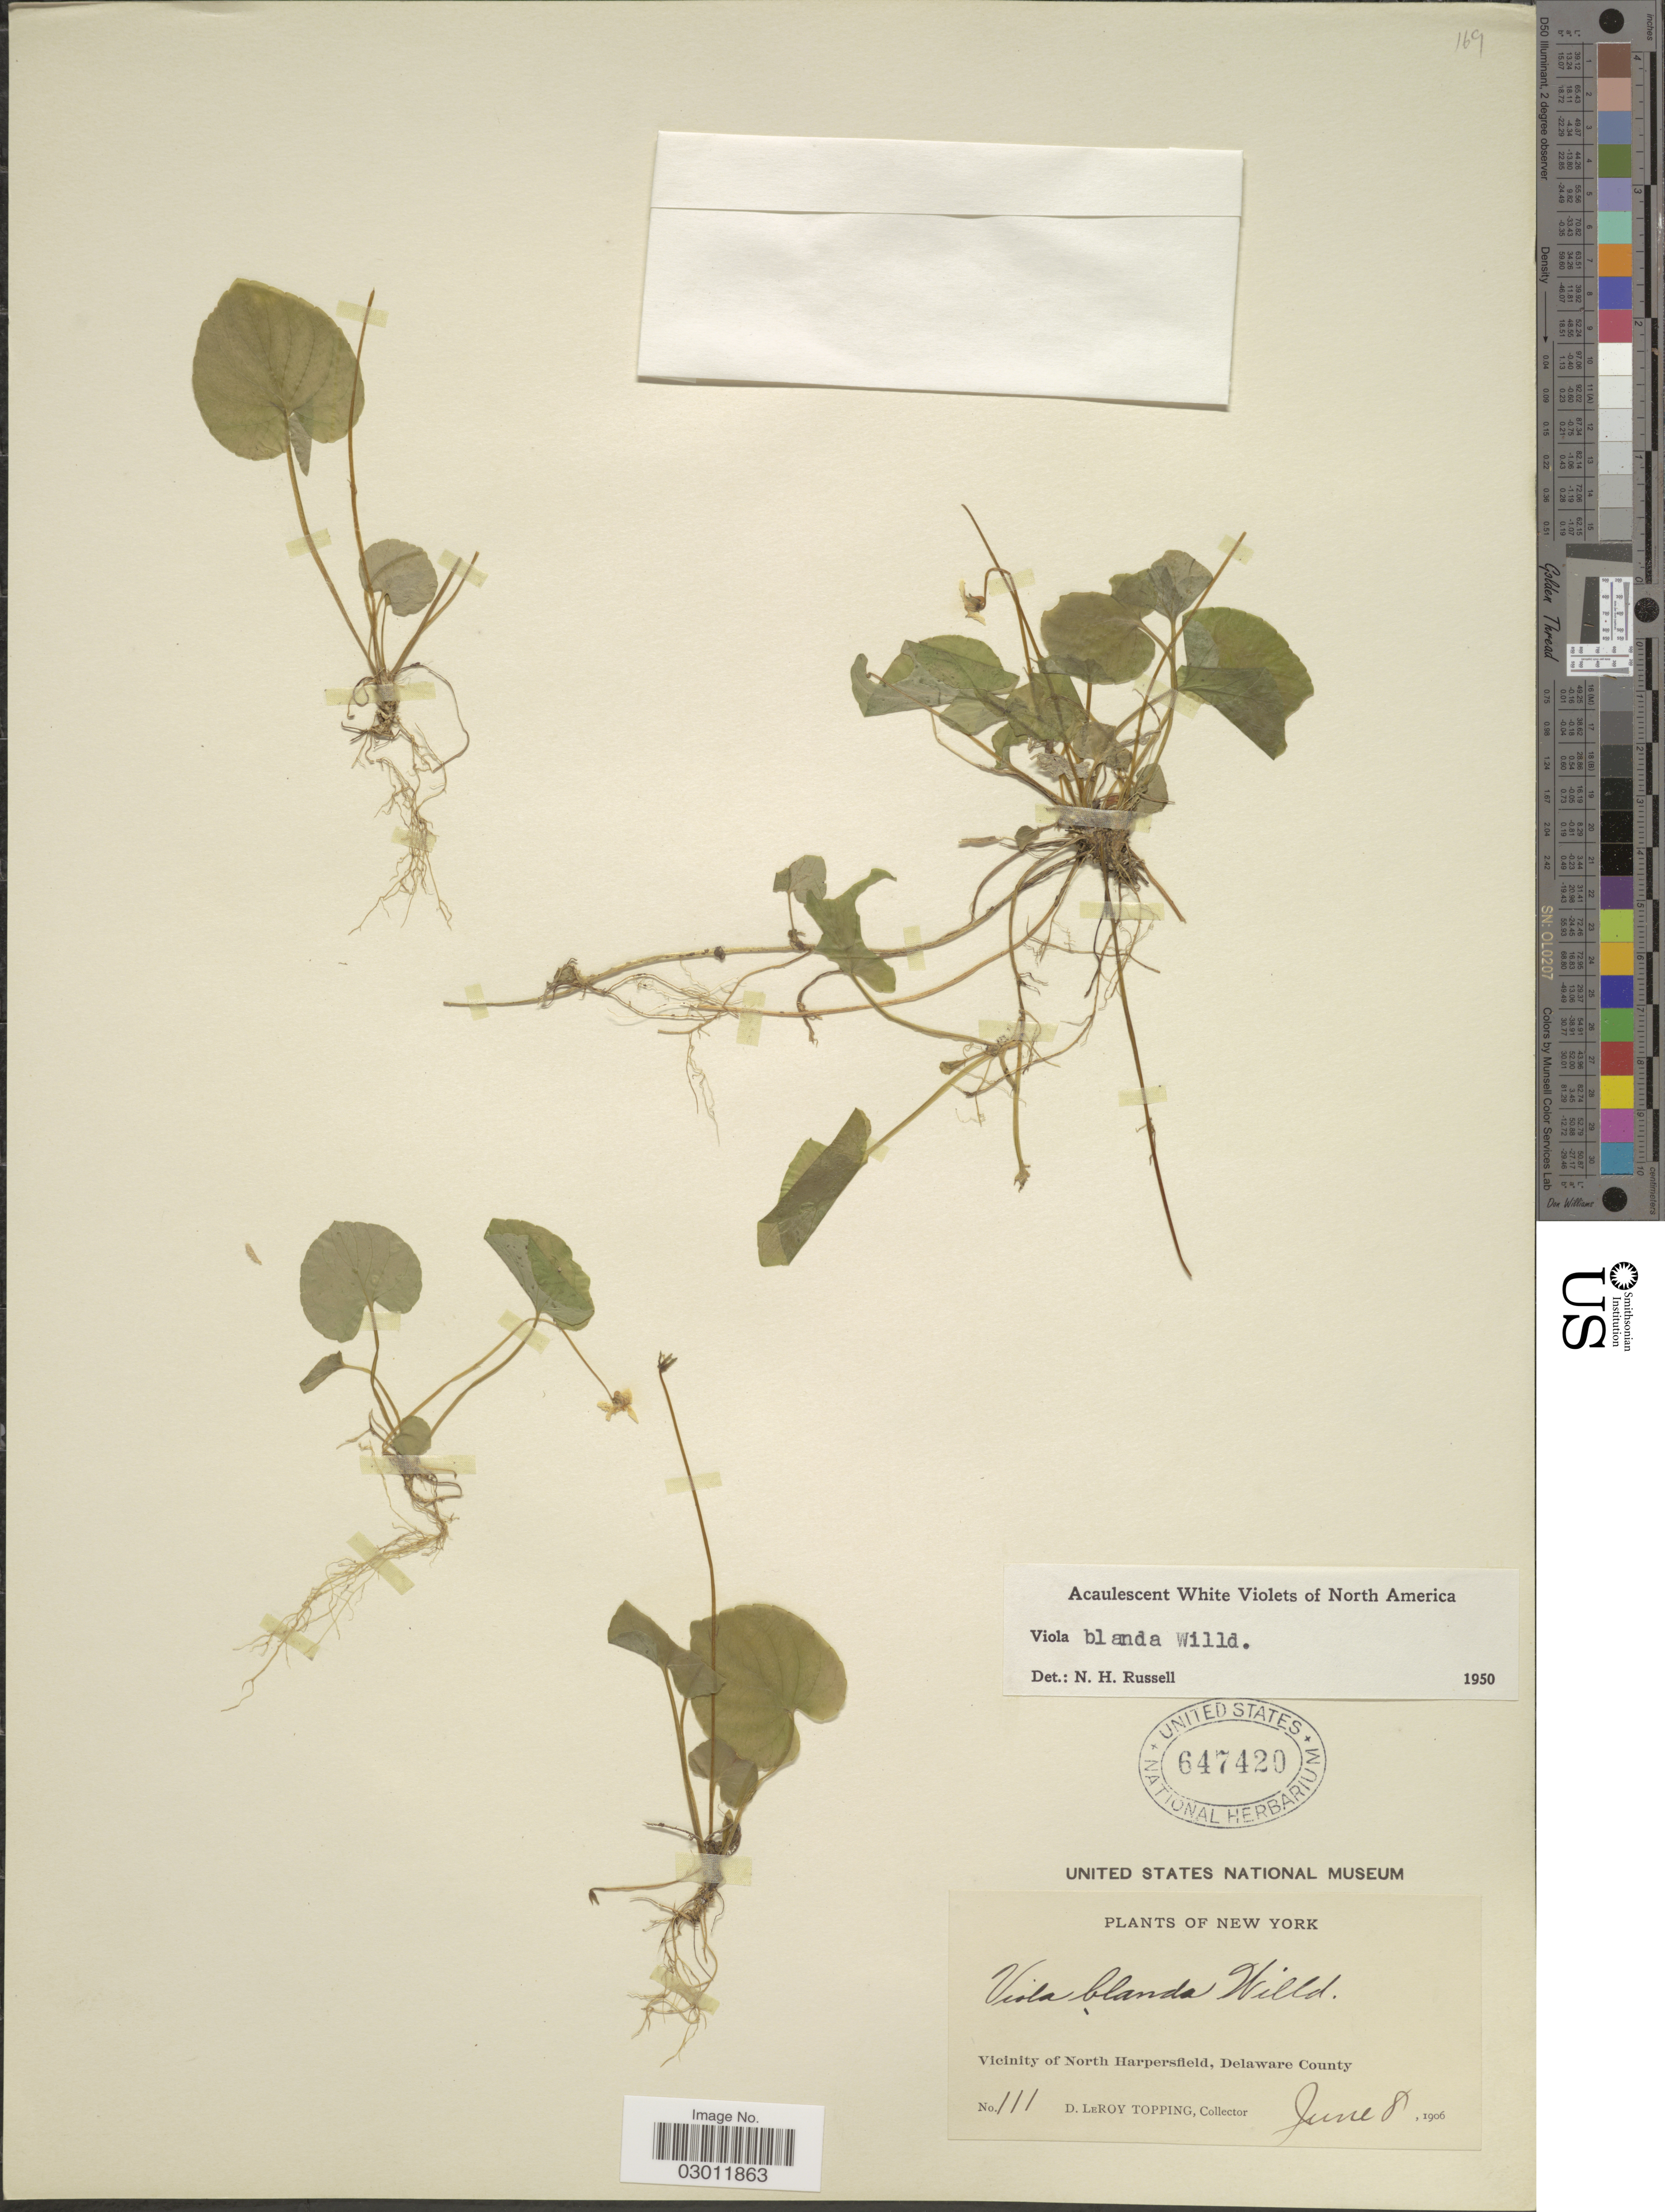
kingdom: Plantae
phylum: Tracheophyta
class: Magnoliopsida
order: Malpighiales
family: Violaceae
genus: Viola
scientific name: Viola blanda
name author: Willd.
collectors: D. L. Topping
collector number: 111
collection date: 1906-06-08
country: United States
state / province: New York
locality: Vicinity of North Harpersfield, Delaware County.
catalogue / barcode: US 647420